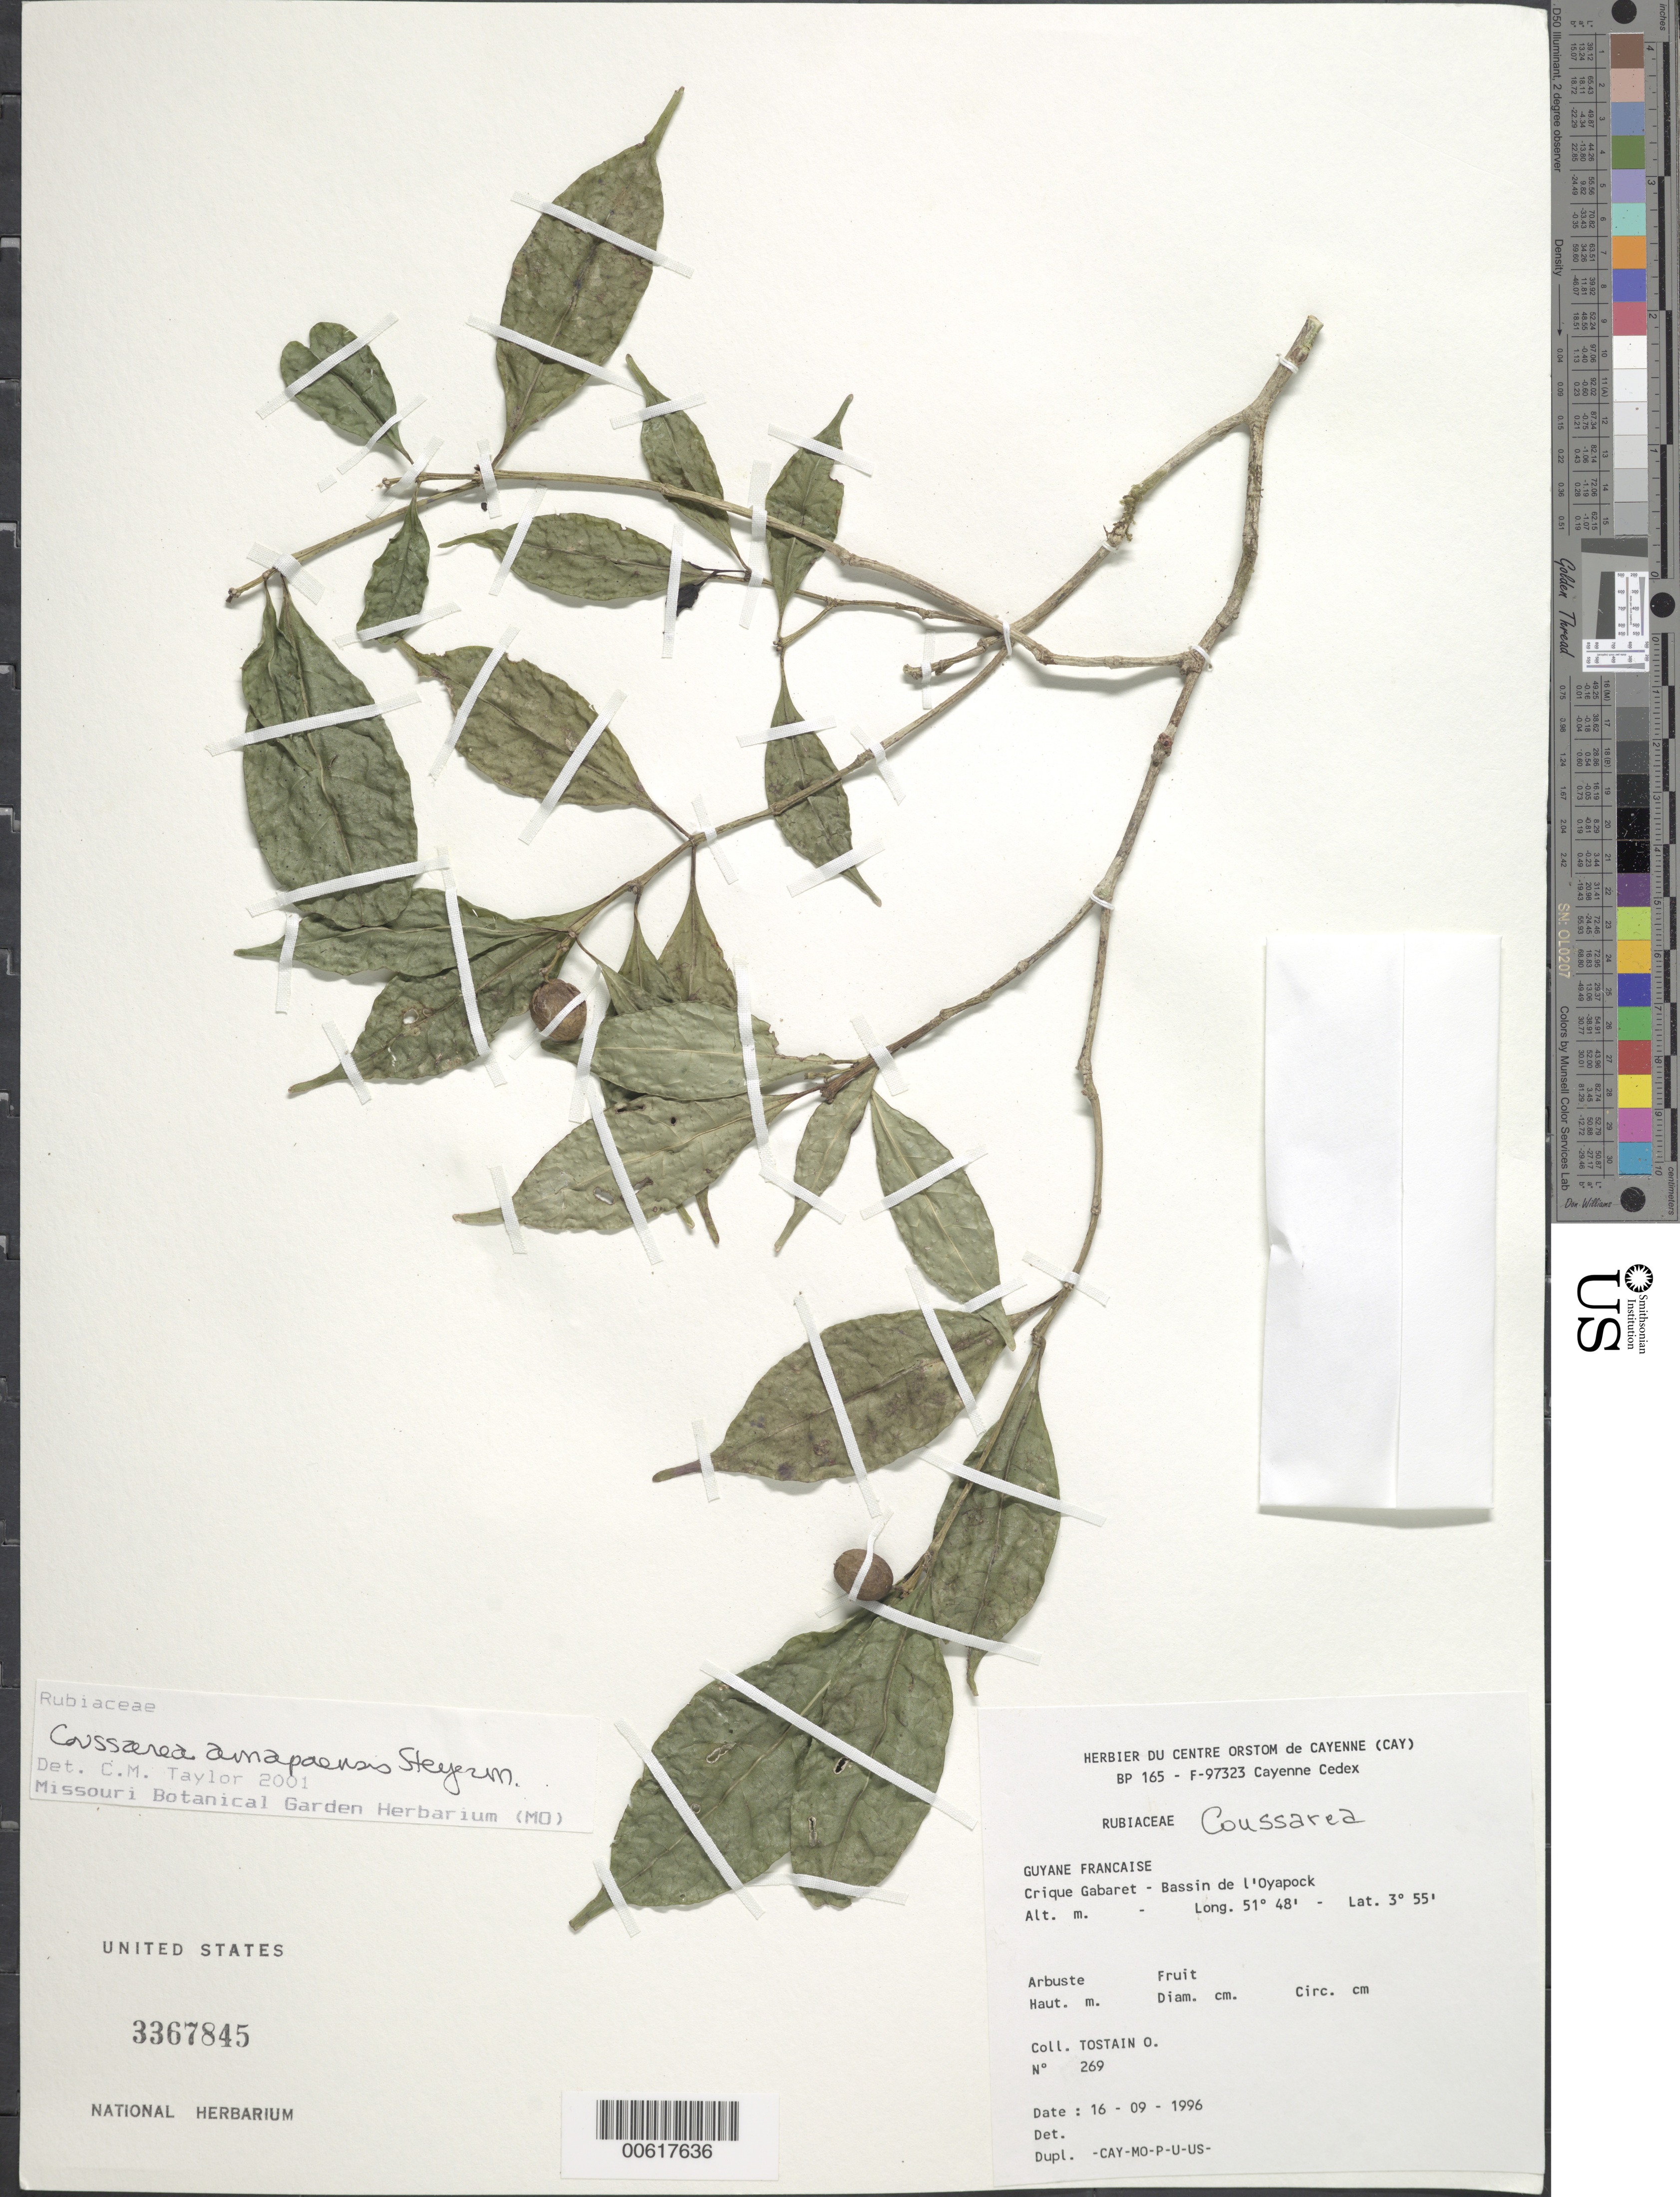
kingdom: Plantae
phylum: Tracheophyta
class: Magnoliopsida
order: Gentianales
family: Rubiaceae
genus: Coussarea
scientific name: Coussarea amapaensis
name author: Steyerm.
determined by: Taylor, Charlotte M.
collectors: O. Tostain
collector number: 269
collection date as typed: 16-Sep-96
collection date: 1996-09-16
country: French Guiana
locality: Crique Gabaret, Bassin de l'Oyapock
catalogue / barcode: US 3367845